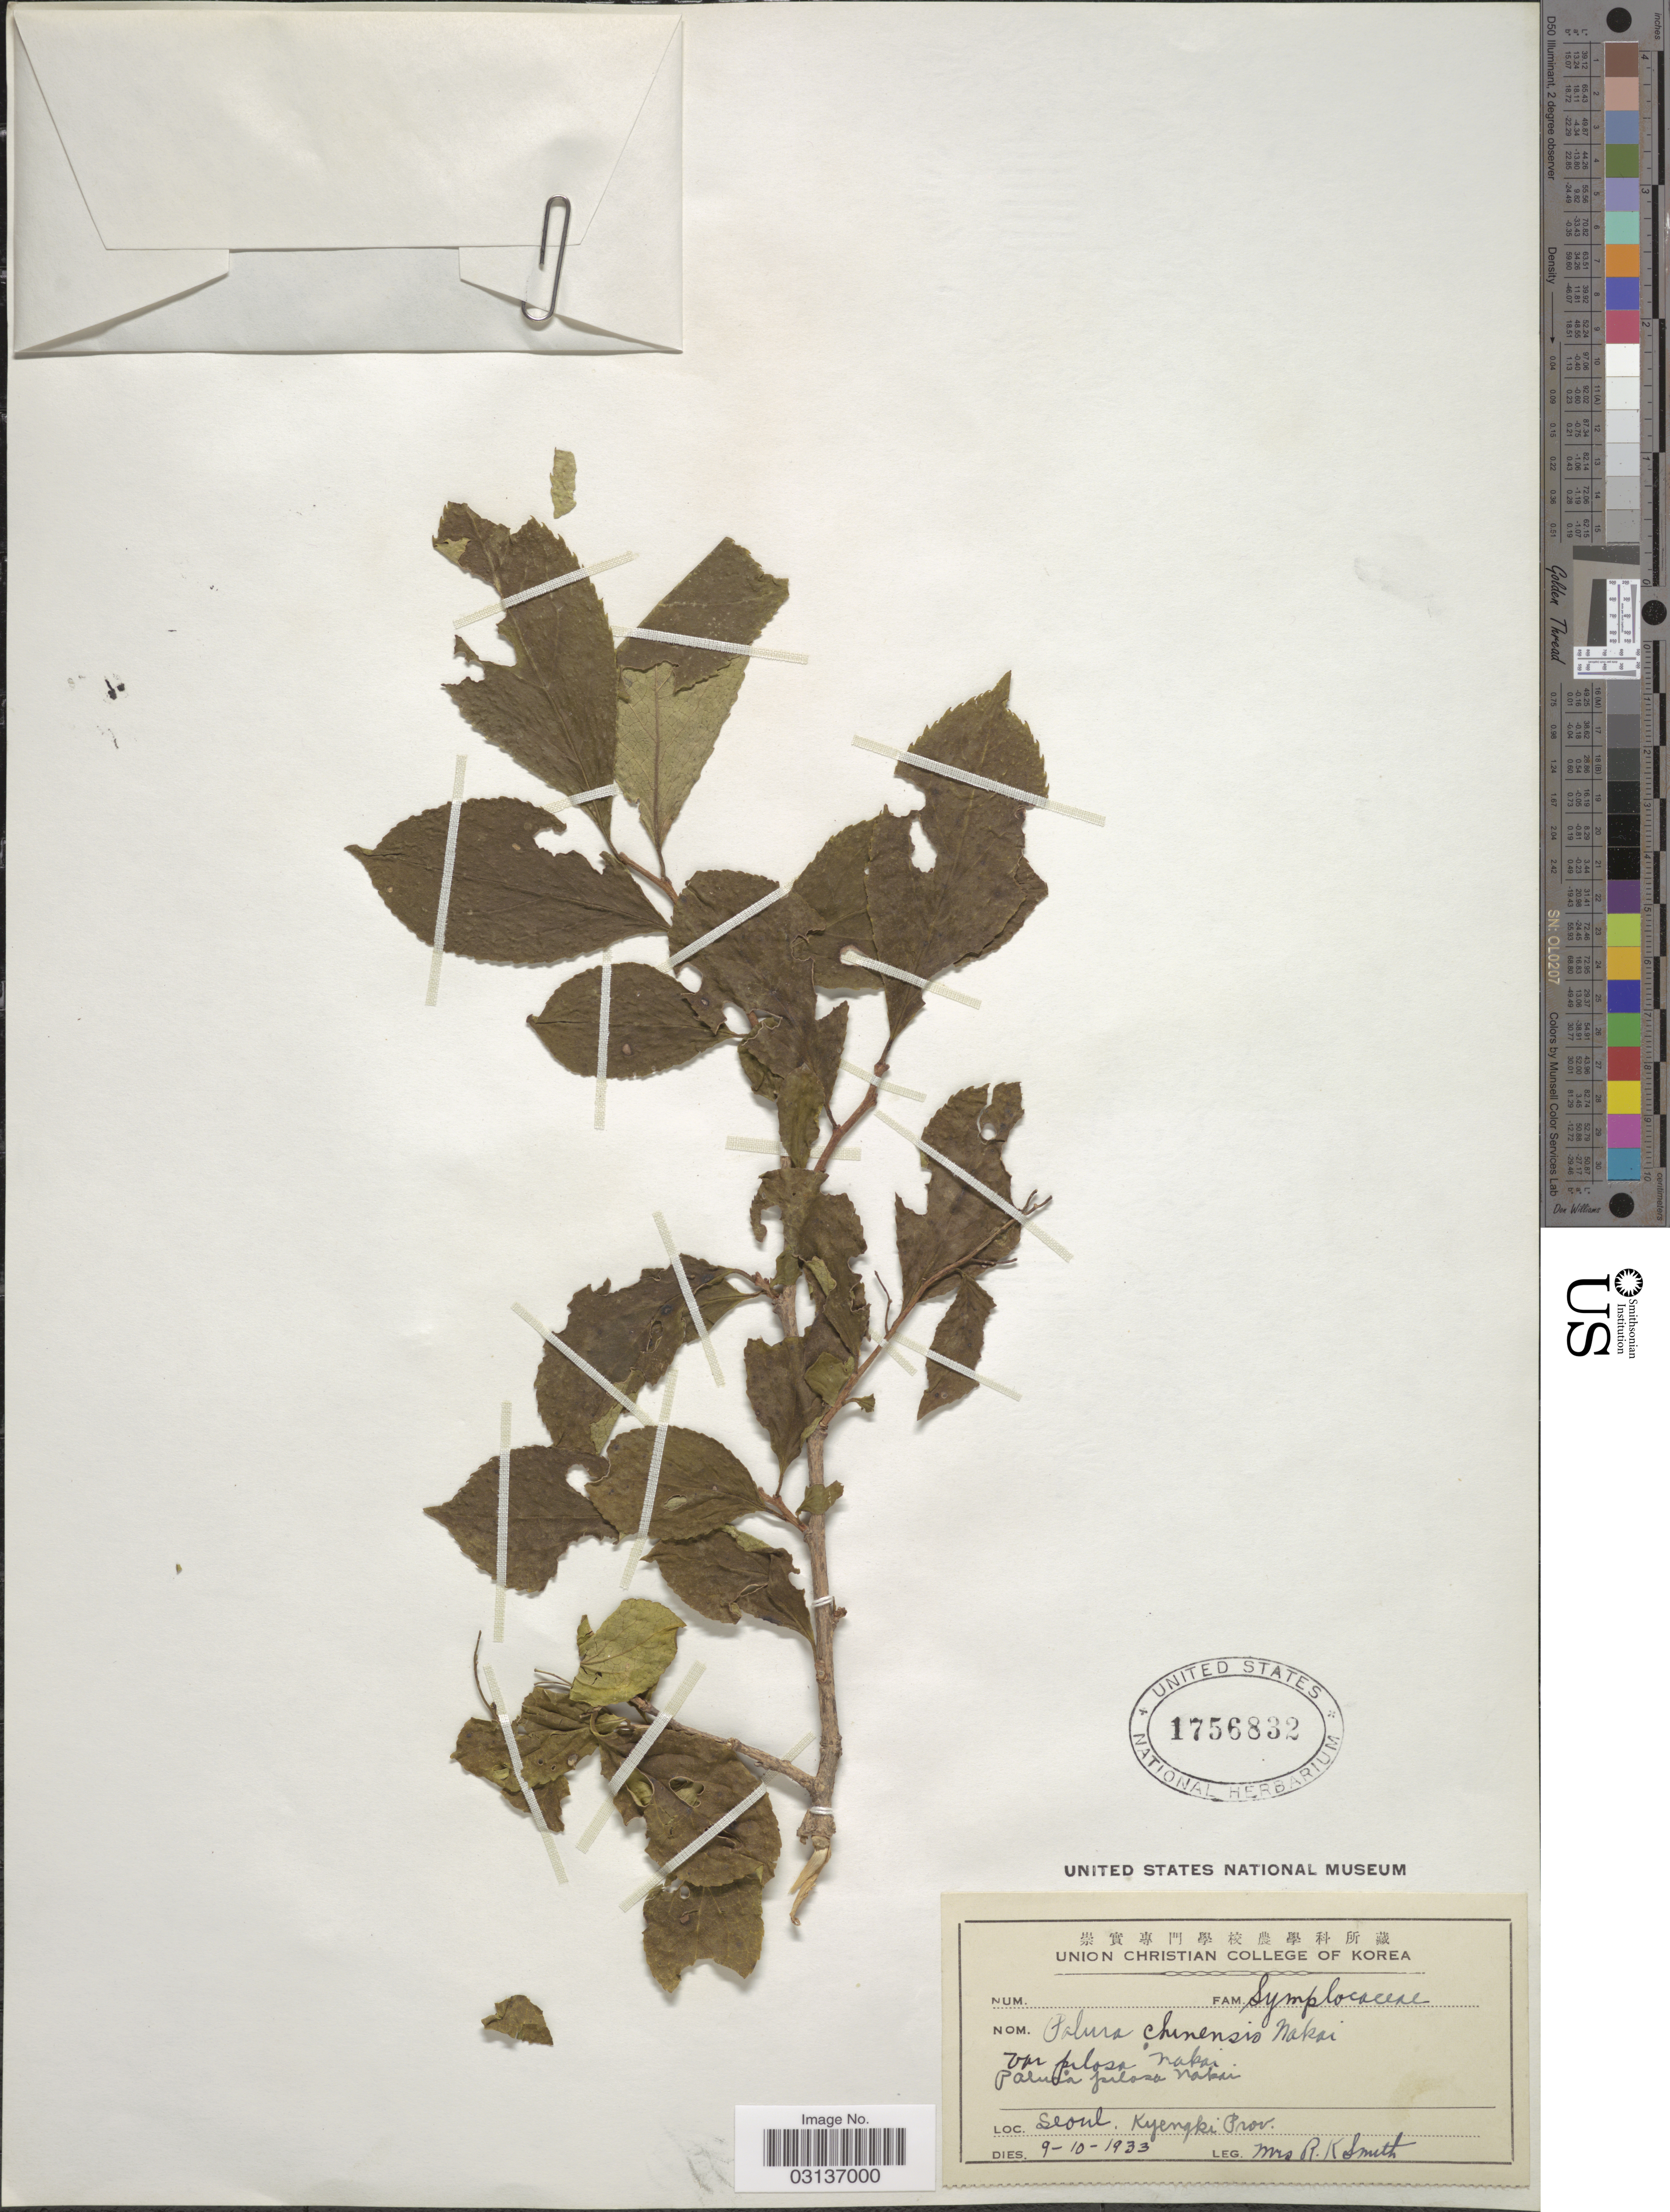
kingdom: Plantae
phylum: Tracheophyta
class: Magnoliopsida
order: Ericales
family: Symplocaceae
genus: Symplocos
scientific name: Symplocos paniculata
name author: Miq.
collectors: R. Smith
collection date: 1933-10-09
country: South Korea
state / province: Seoul Special City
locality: Seoul. Kyengki Prov.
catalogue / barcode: US 1756832